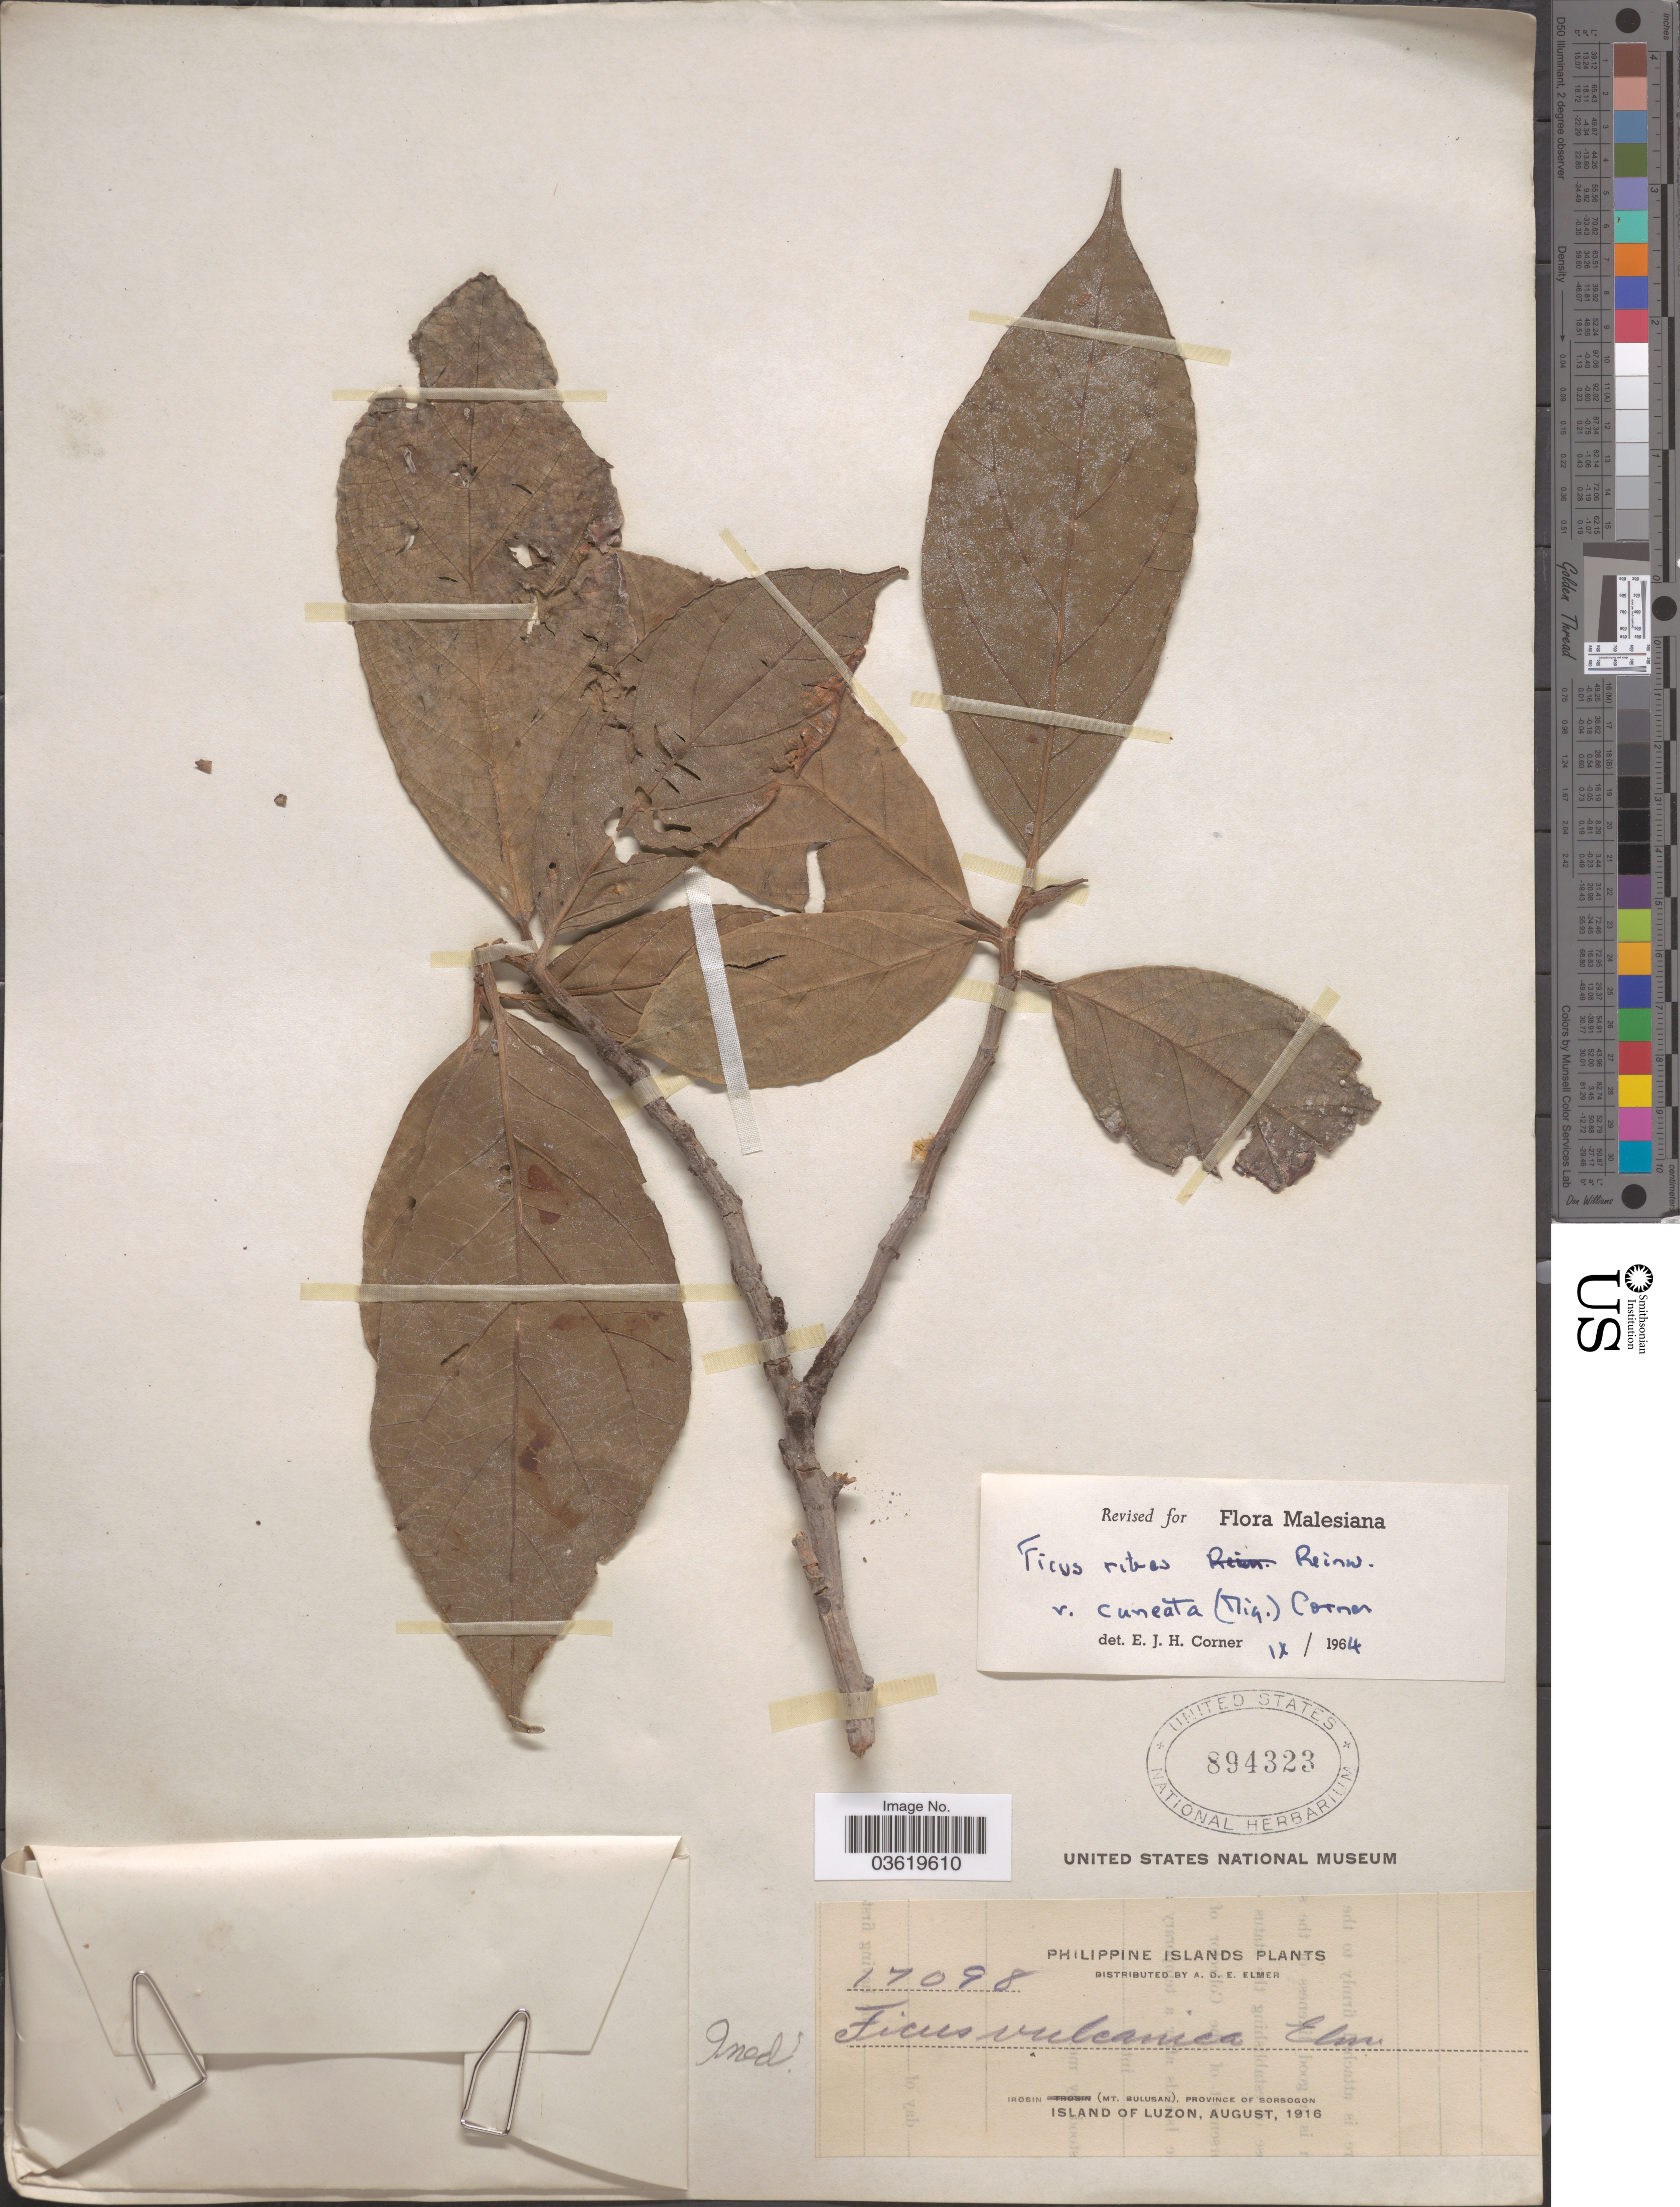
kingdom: Plantae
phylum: Tracheophyta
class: Magnoliopsida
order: Rosales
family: Moraceae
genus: Ficus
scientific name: Ficus ribes var. cuneata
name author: (Miq.) Corner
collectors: A. D. E. Elmer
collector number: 17098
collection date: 1916-08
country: Philippines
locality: Philippine Islands. Irosin (Mt. Bulusan), Province of Sorsogon. Island of Luzon.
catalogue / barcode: US 894323